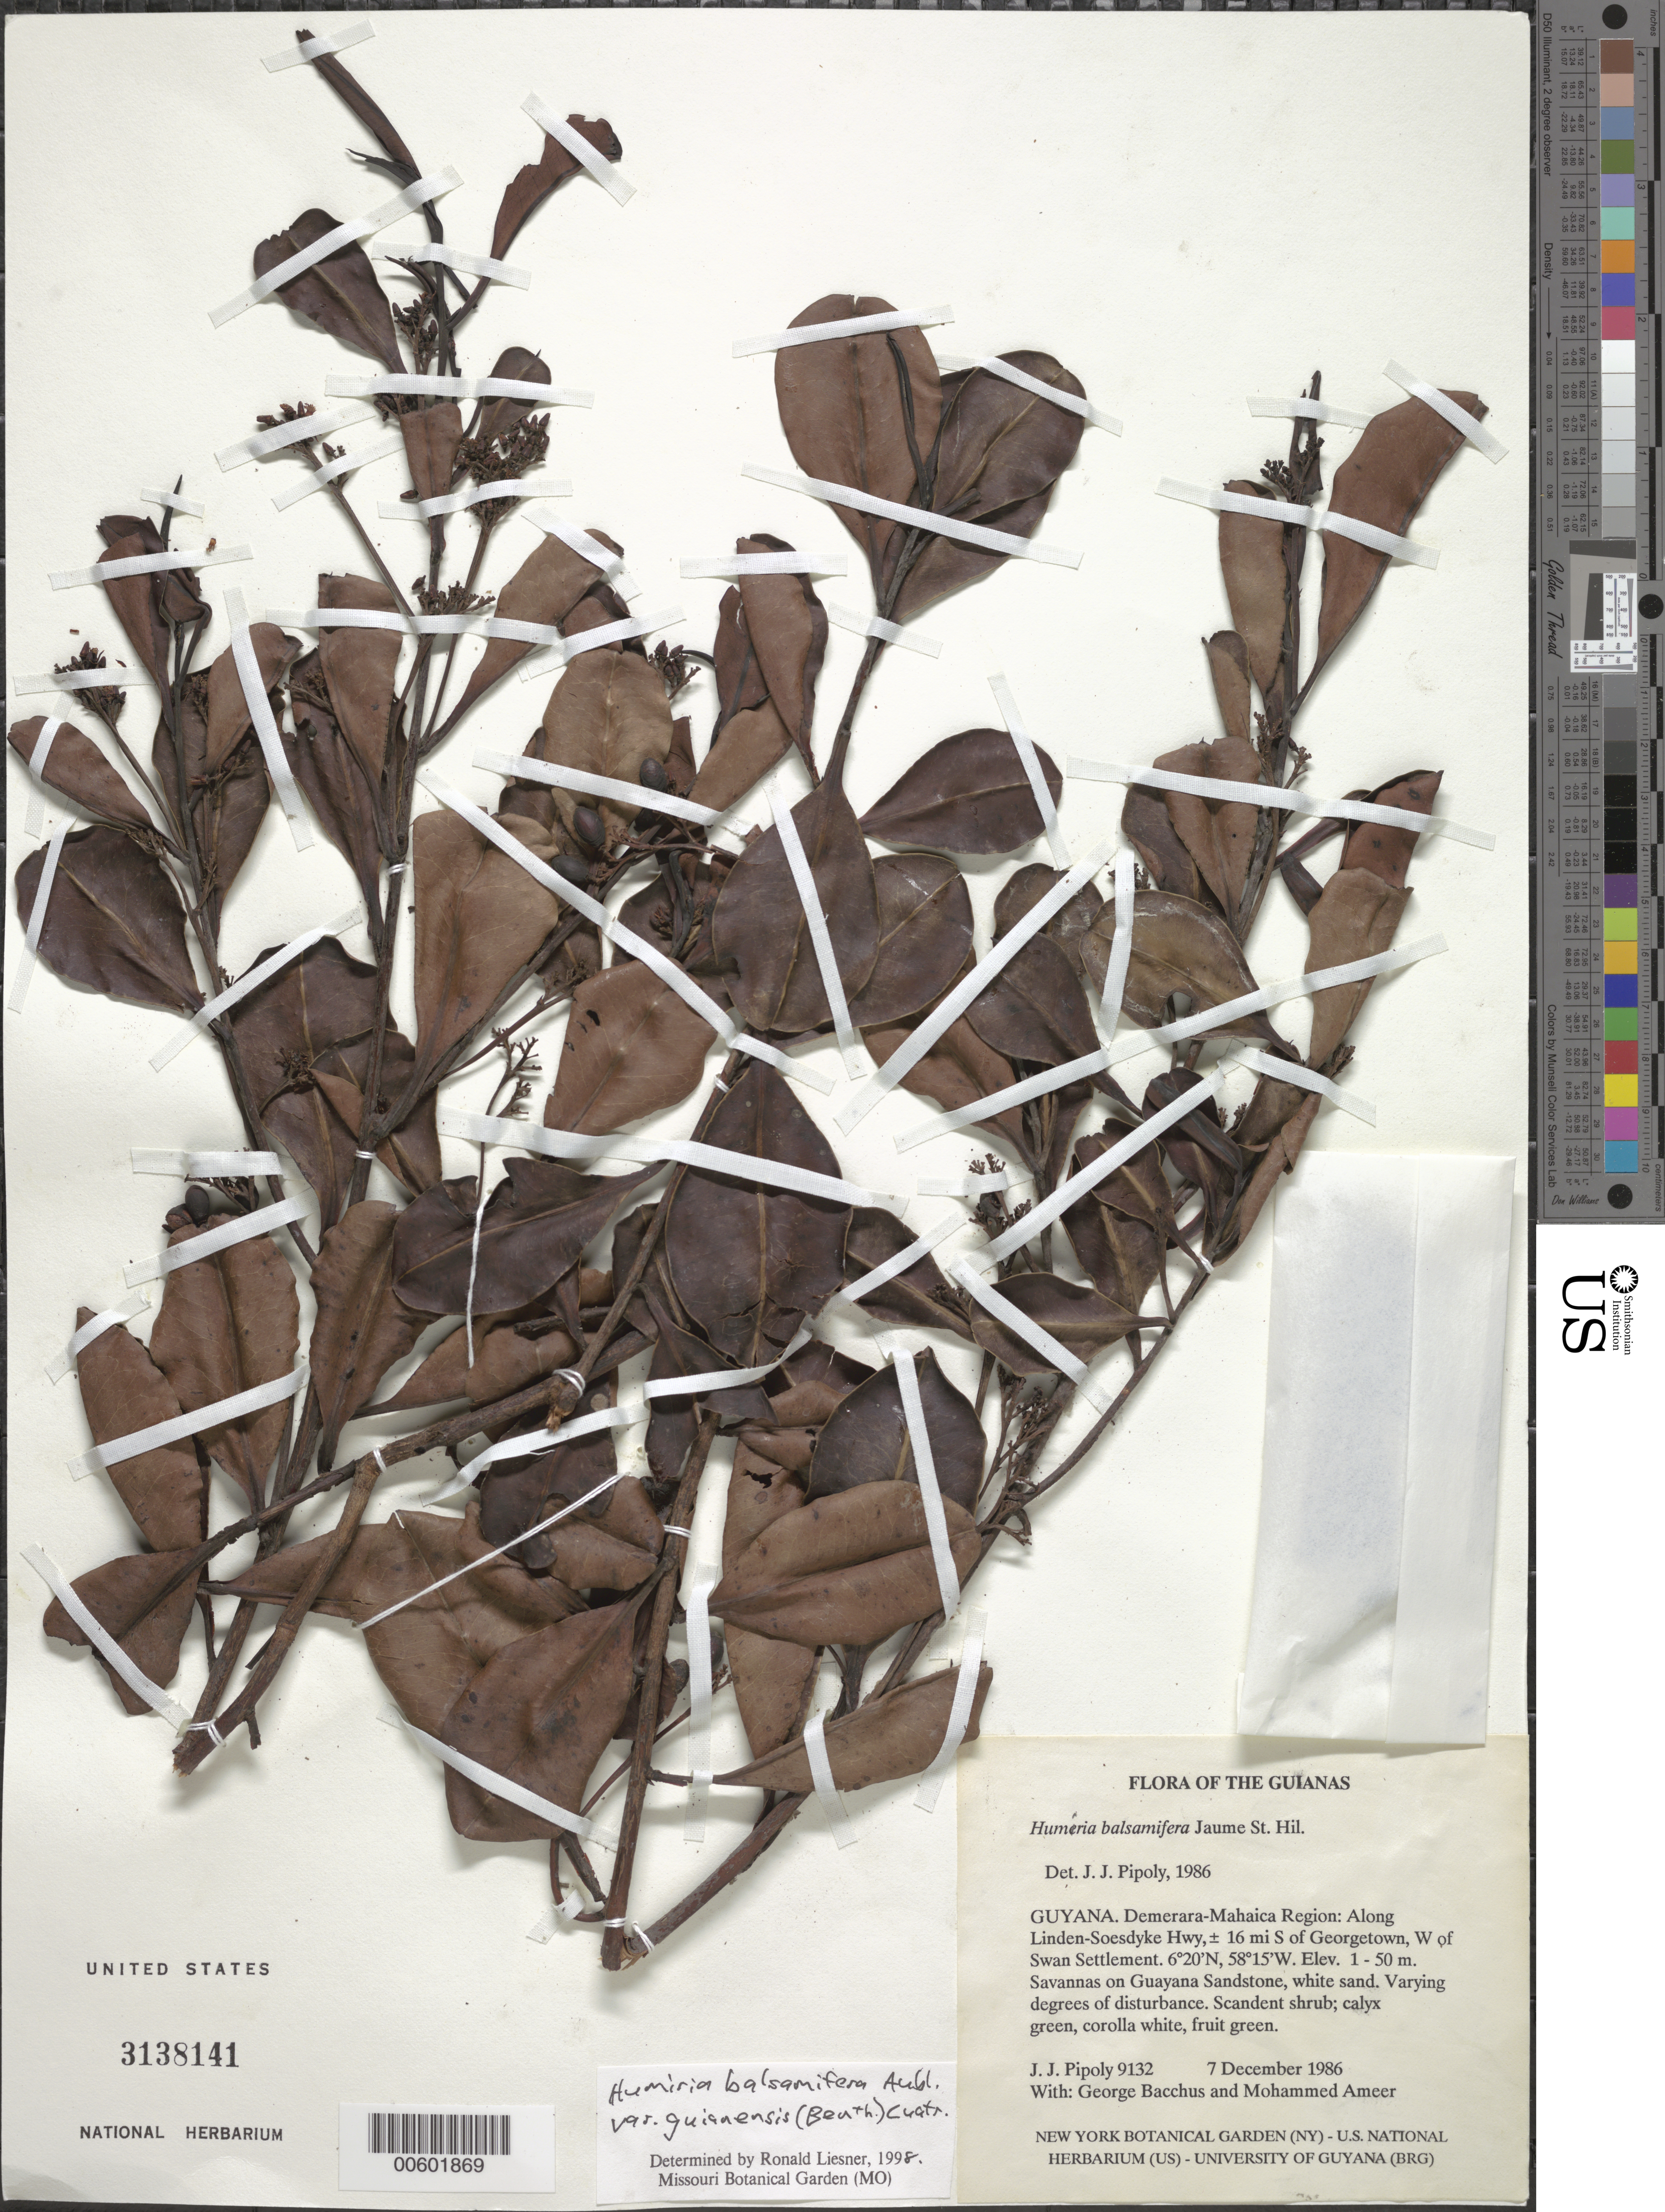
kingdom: Plantae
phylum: Tracheophyta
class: Magnoliopsida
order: Malpighiales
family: Humiriaceae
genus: Humiria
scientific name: Humiria balsamifera var. guianensis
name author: (Benth.) Cuatrec.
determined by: Liesner, R. L.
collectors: J. J. Pipoly, G. Bacchus & M. Ameer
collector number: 9132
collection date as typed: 7 December 1986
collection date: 1986-12-07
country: Guyana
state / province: Demerara-Mahaica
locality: Along Linden-Soesdyke Hwy,± 16 mi S of Georgetown, W of Swan Settlement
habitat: Savannas on Guayana Sandstone, white sand. Varying degrees of disturbance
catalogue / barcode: US 3138141